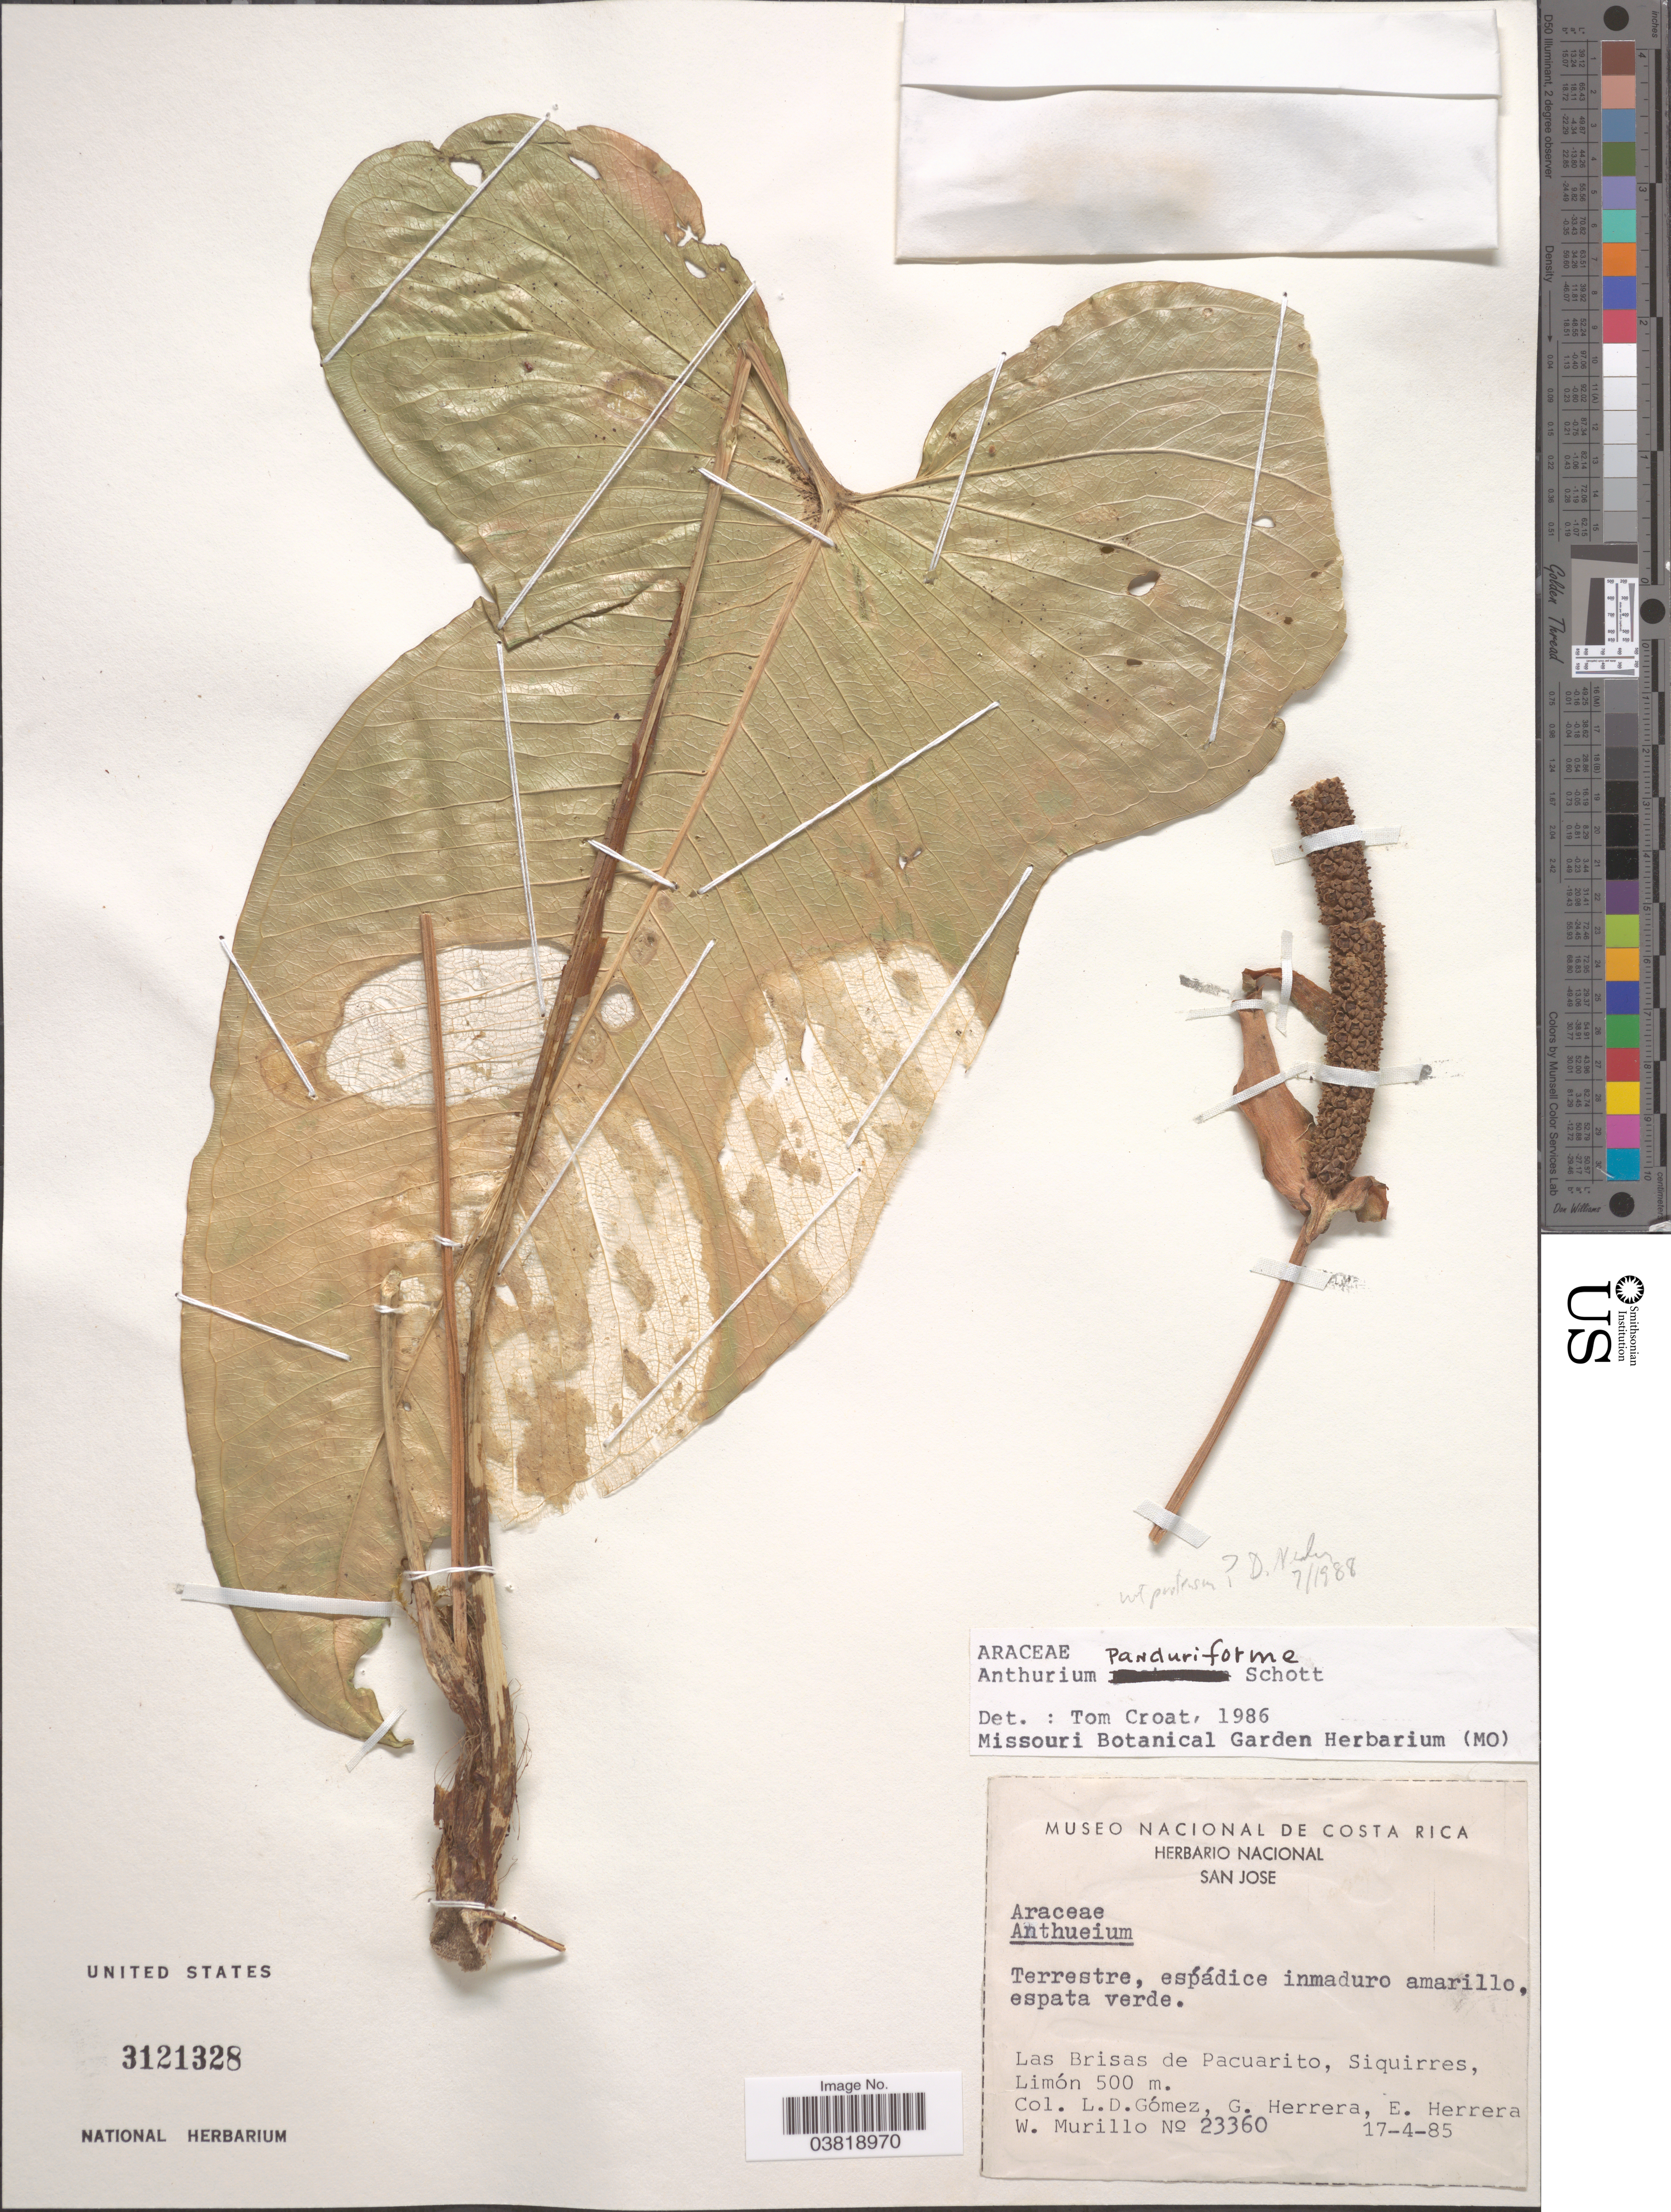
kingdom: Plantae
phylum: Tracheophyta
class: Liliopsida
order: Alismatales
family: Araceae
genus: Anthurium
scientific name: Anthurium panduriforme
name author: Schott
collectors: L. D. Gómez, G. Herrera, E. Herrera & W. Murillo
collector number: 23360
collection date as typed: Transcribed d/m/y: 17/4/85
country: Costa Rica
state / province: Limón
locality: Las Brisas de Pacaurito, Siquirres.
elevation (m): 500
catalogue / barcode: US 3121328